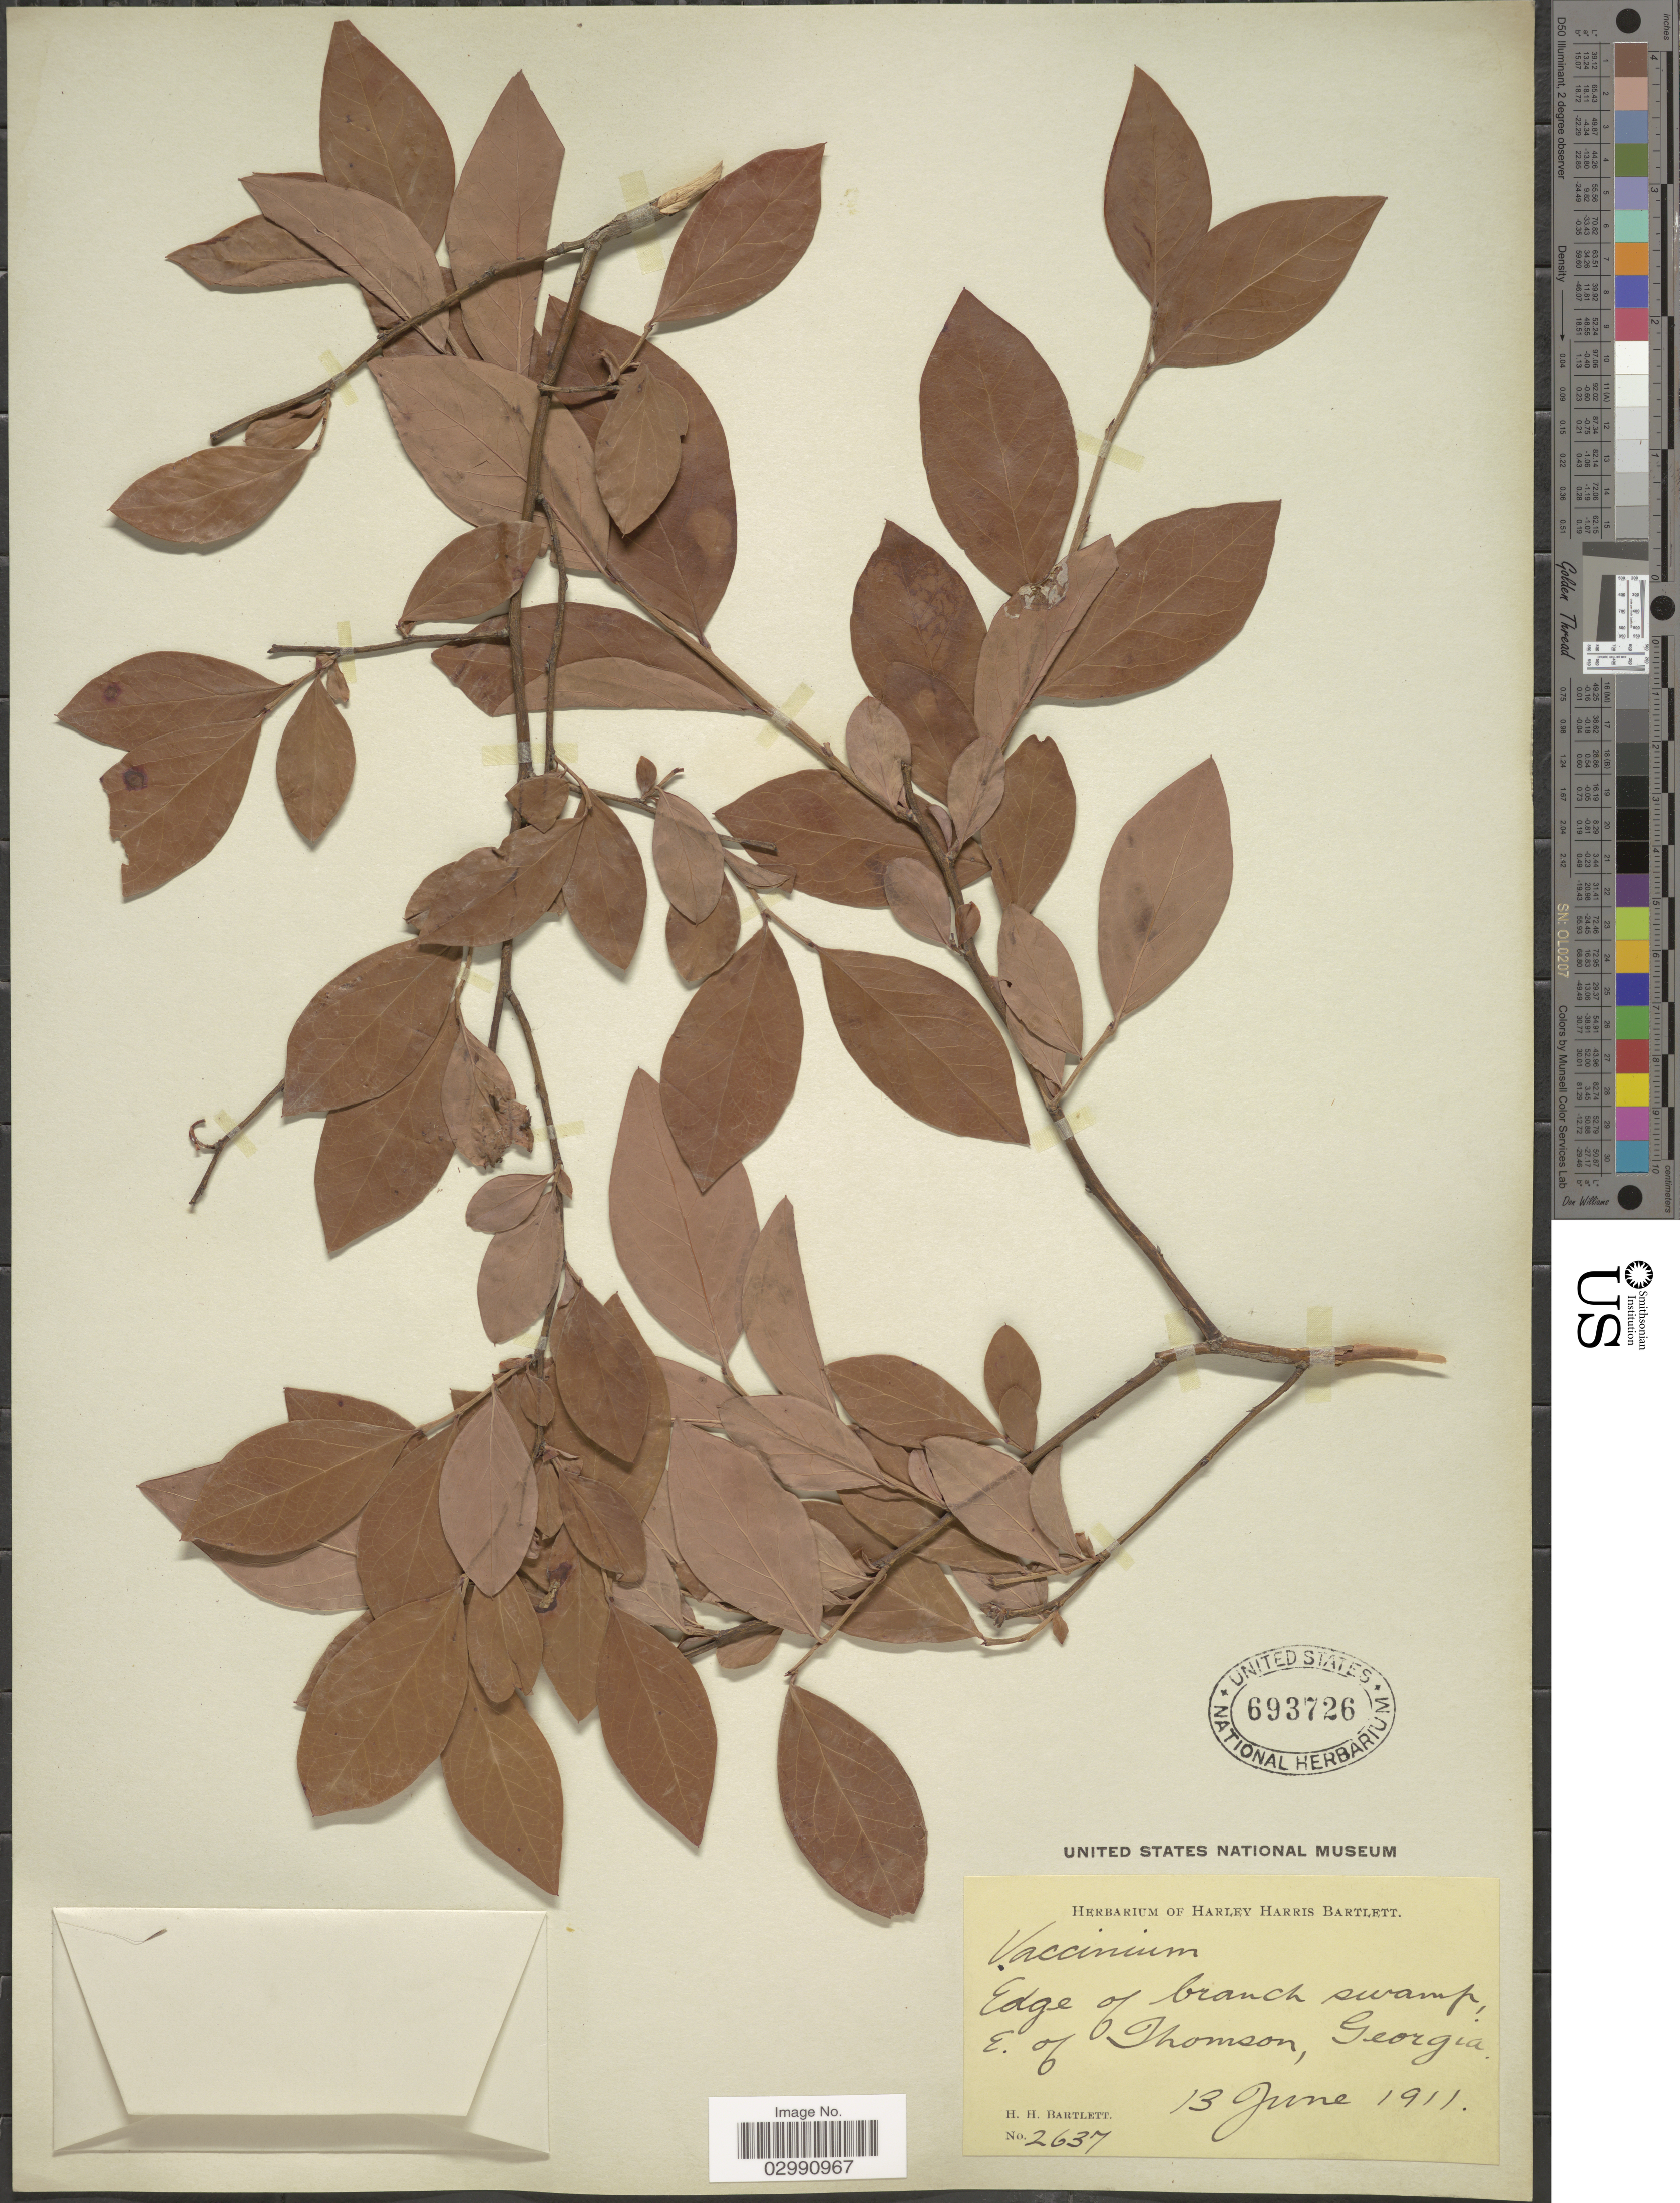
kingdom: Plantae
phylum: Tracheophyta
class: Magnoliopsida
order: Ericales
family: Ericaceae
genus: Vaccinium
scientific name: Vaccinium sp.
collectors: H. H. Bartlett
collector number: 2637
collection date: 1911-06-13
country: United States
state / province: Georgia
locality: Edge of branch swamp, E. of Thomson.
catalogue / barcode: US 693726